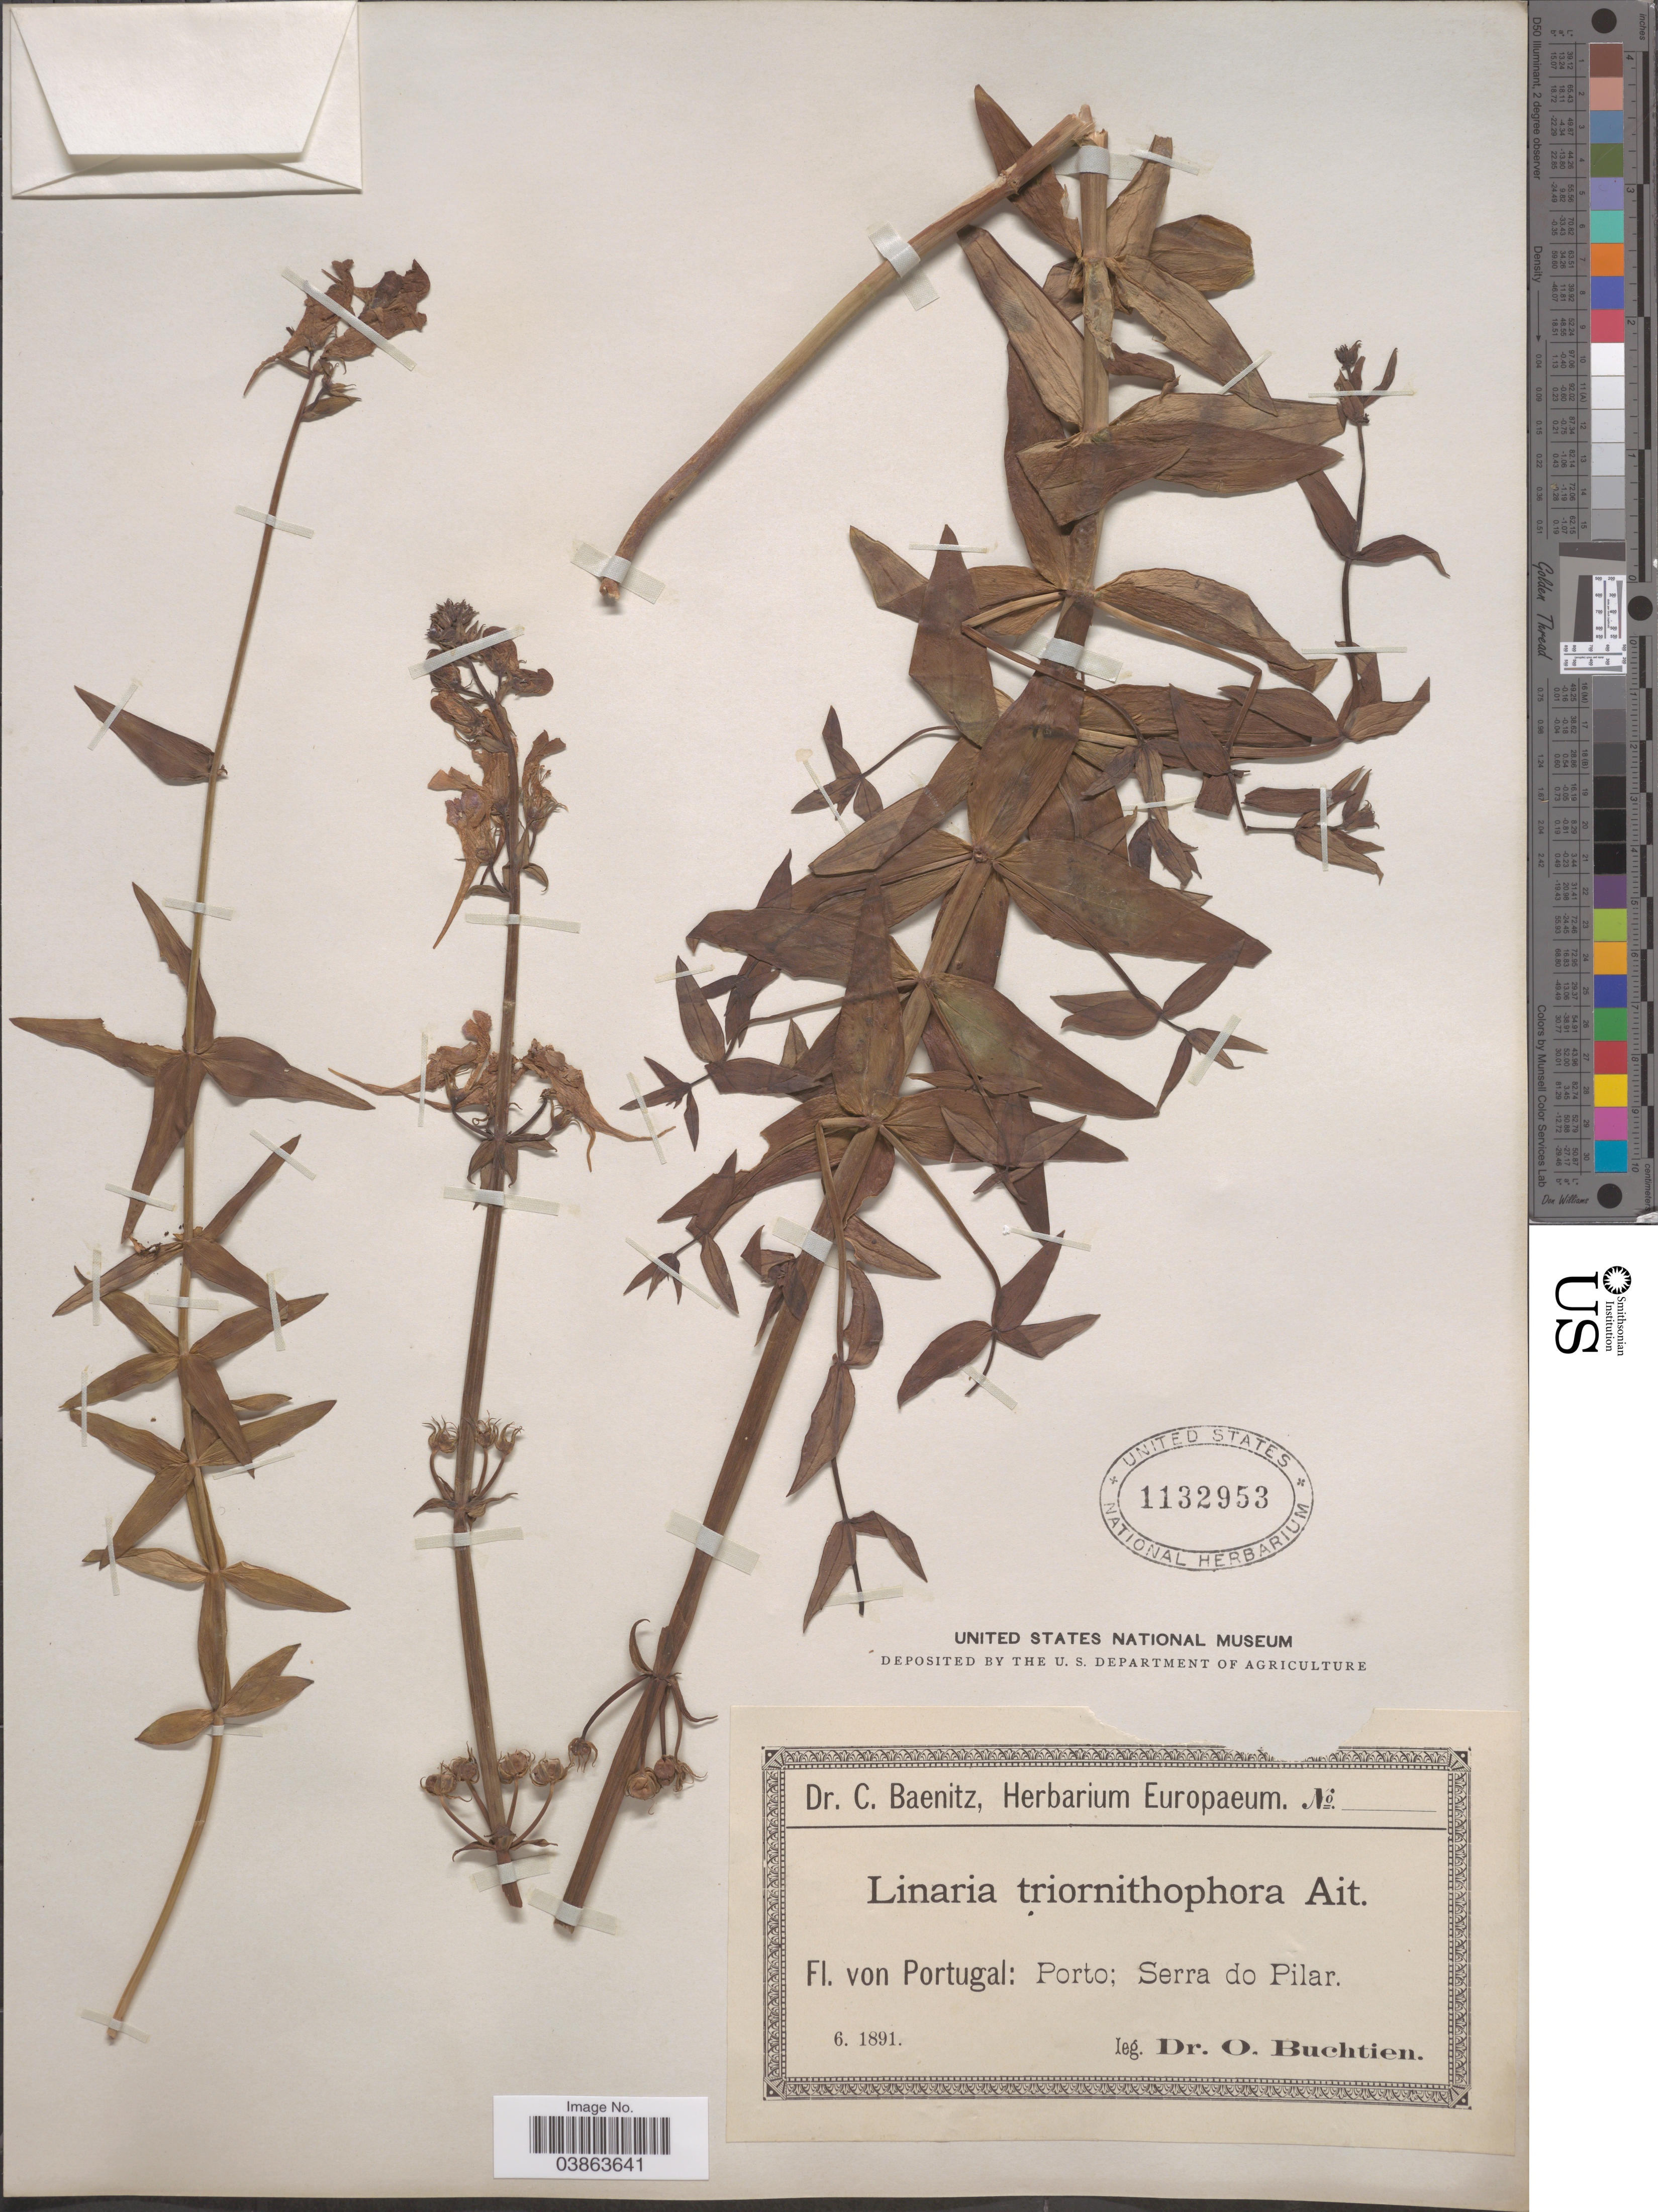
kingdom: Plantae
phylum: Tracheophyta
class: Magnoliopsida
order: Lamiales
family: Plantaginaceae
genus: Linaria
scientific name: Linaria triornithophora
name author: (L.) Cav.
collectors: O. Buchtien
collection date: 1891-06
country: Portugal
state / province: Porto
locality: Serra do Pilar.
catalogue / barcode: US 1132953